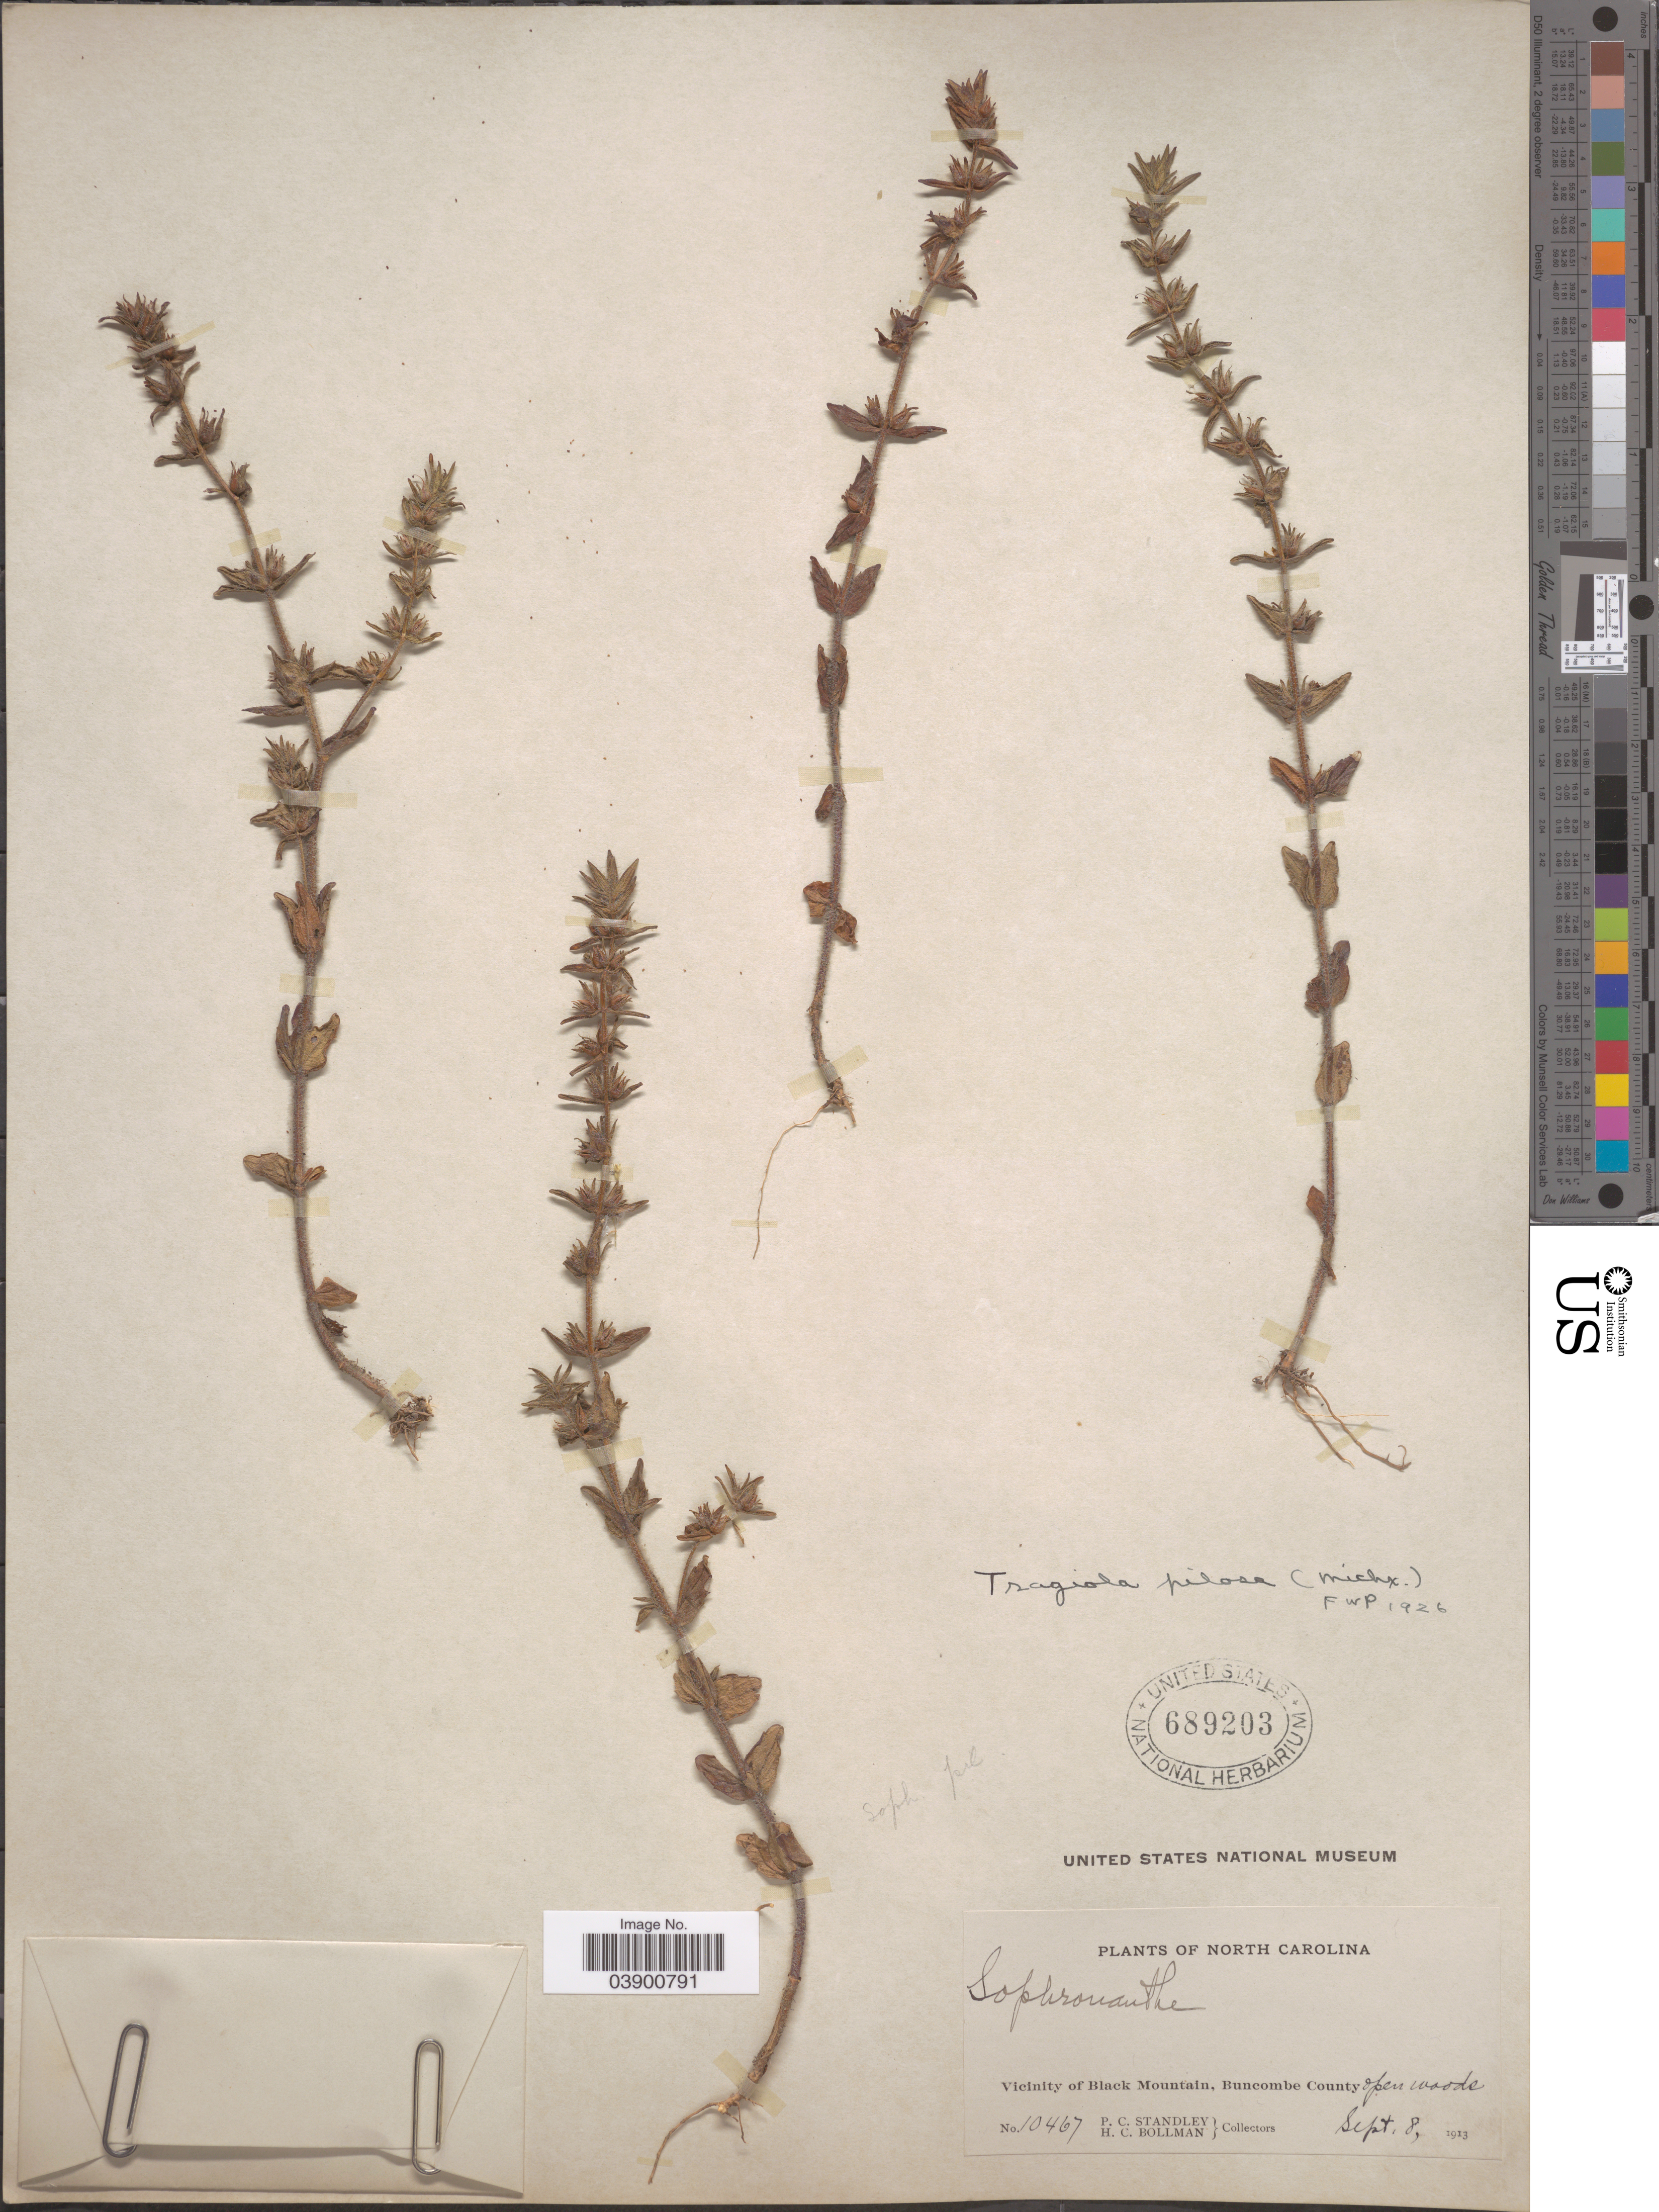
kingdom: Plantae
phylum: Tracheophyta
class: Magnoliopsida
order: Lamiales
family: Plantaginaceae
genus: Gratiola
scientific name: Gratiola pilosa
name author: Michx.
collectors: P. C. Standley & H. C. Bollman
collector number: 10467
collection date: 1913-09-08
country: United States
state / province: North Carolina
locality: Vicinity of Black Mountain, Buncombe County.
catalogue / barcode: US 689203